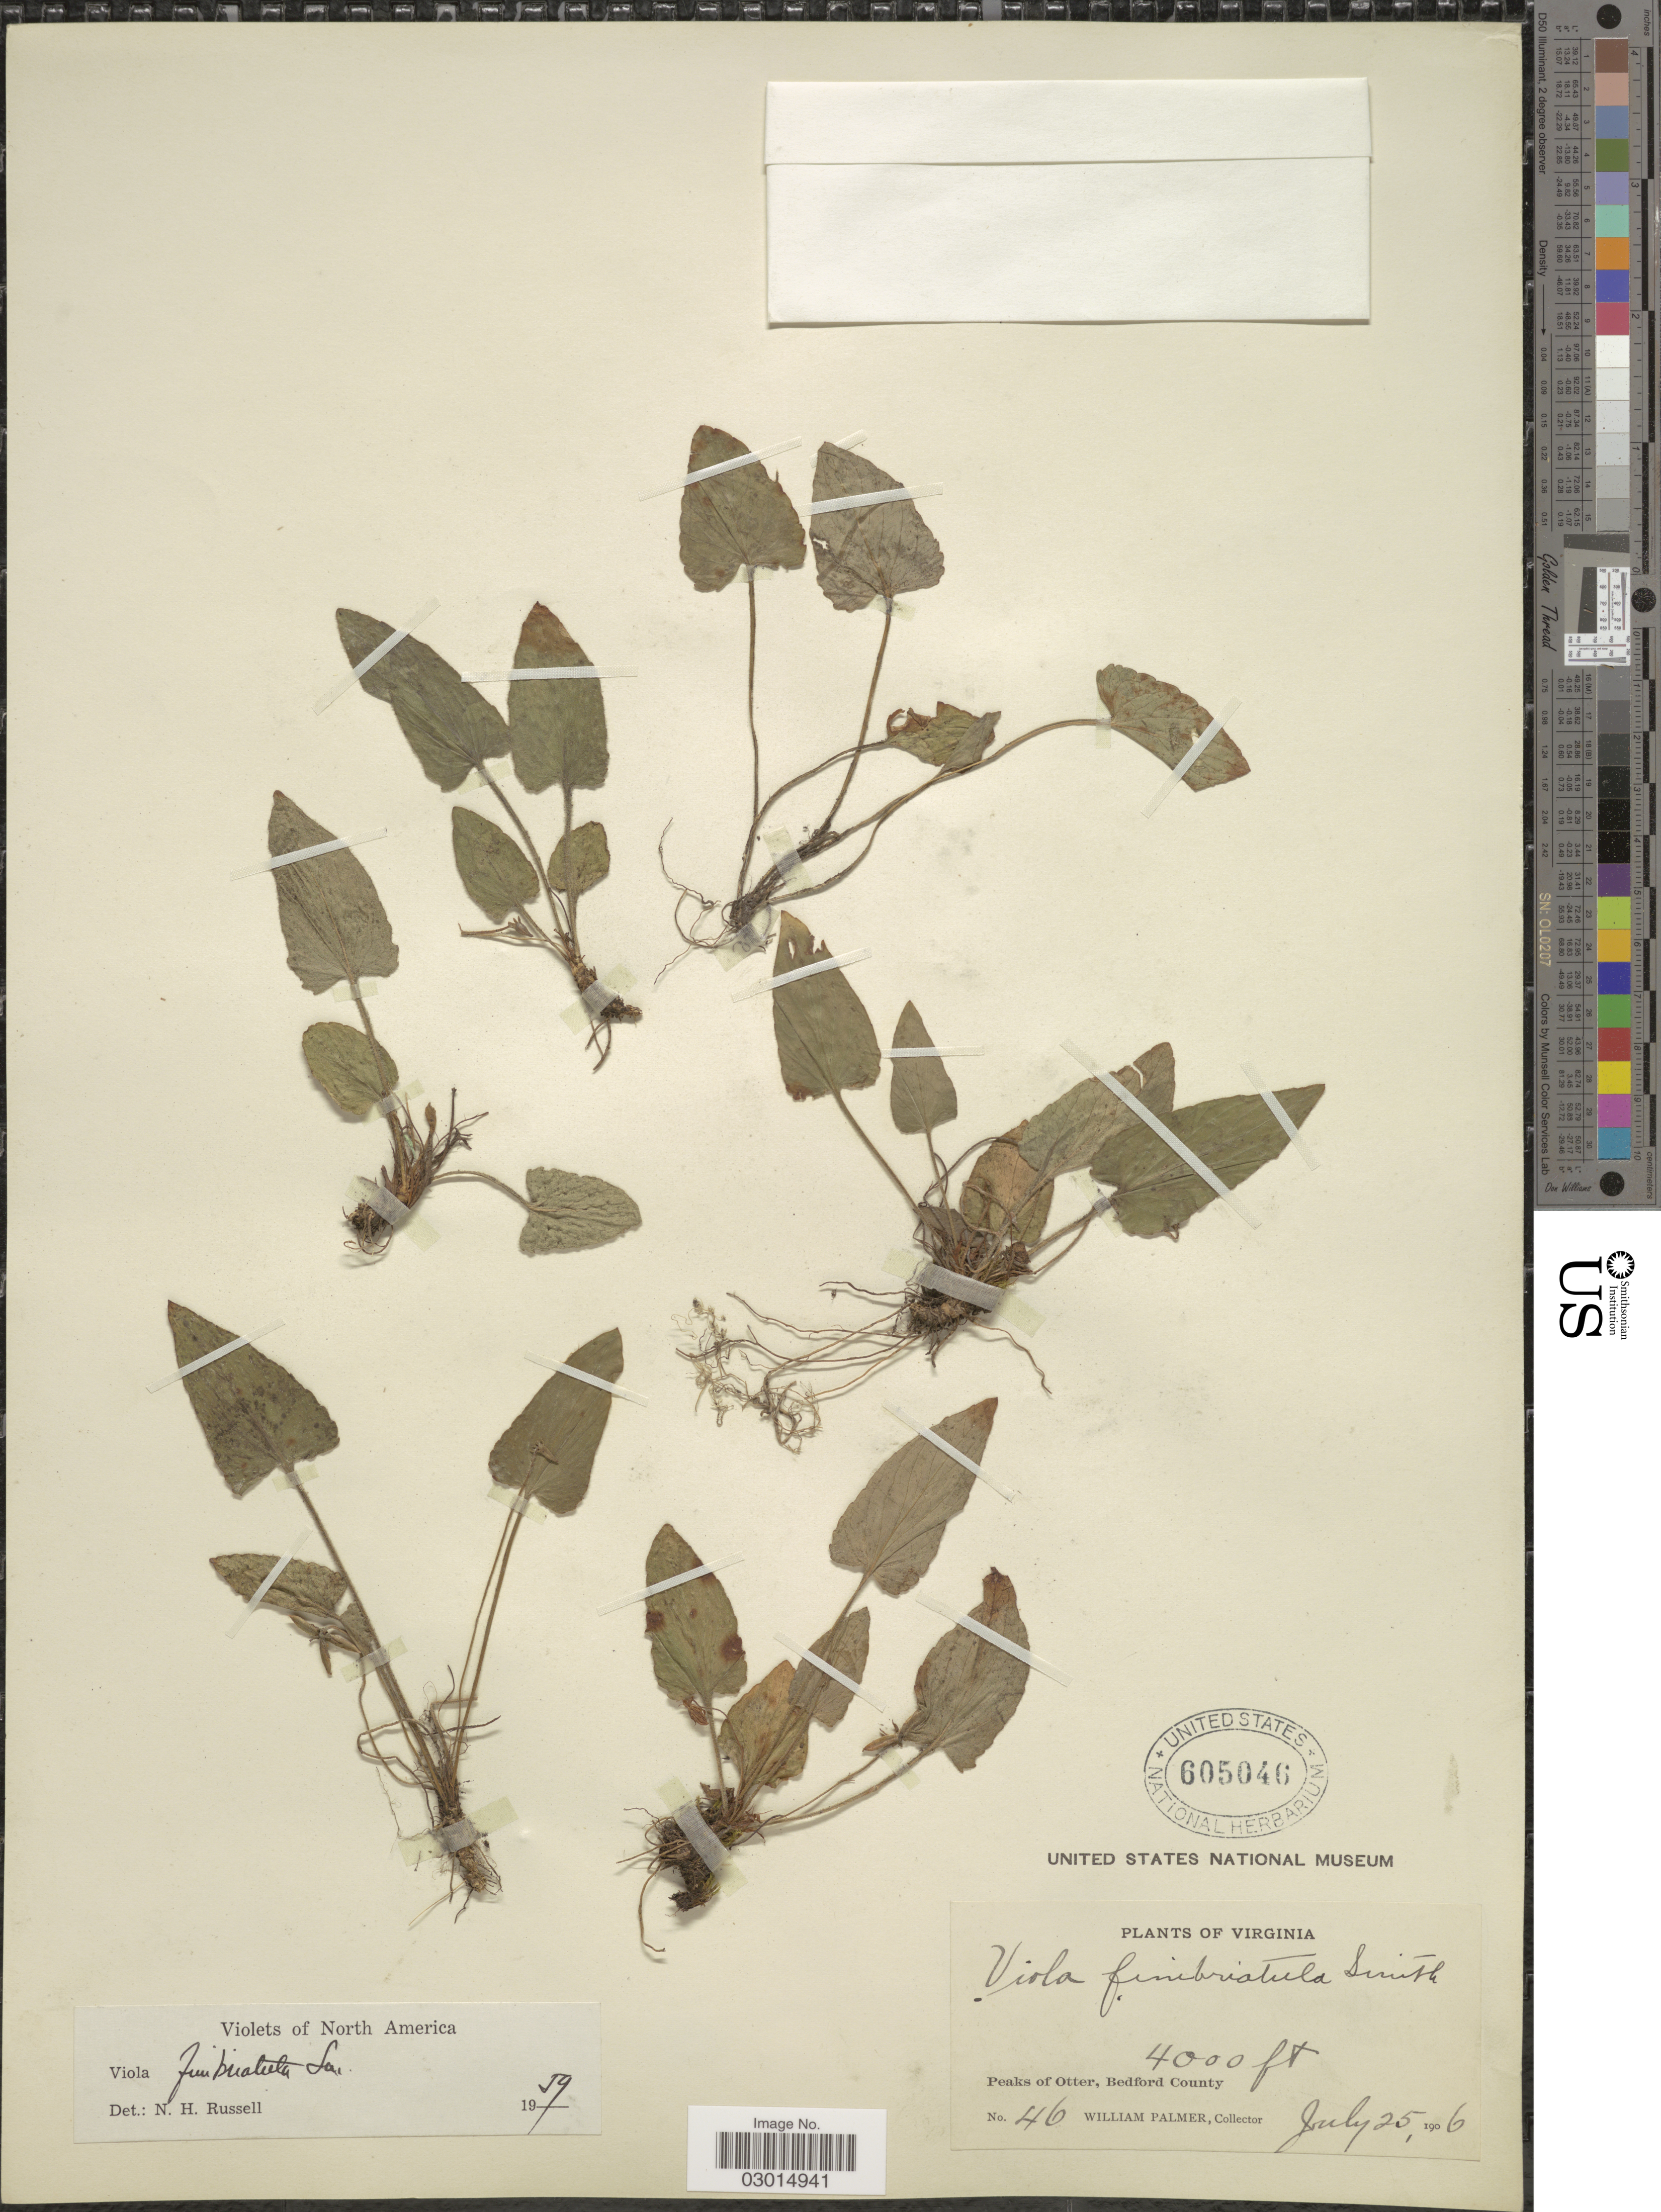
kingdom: Plantae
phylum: Tracheophyta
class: Magnoliopsida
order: Malpighiales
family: Violaceae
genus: Viola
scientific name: Viola fimbriatula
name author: Small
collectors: W. Palmer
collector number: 46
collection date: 1906-07-25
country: United States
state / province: Virginia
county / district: Bedford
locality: Peaks of Otter, Bedford County.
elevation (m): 1219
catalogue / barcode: US 605046